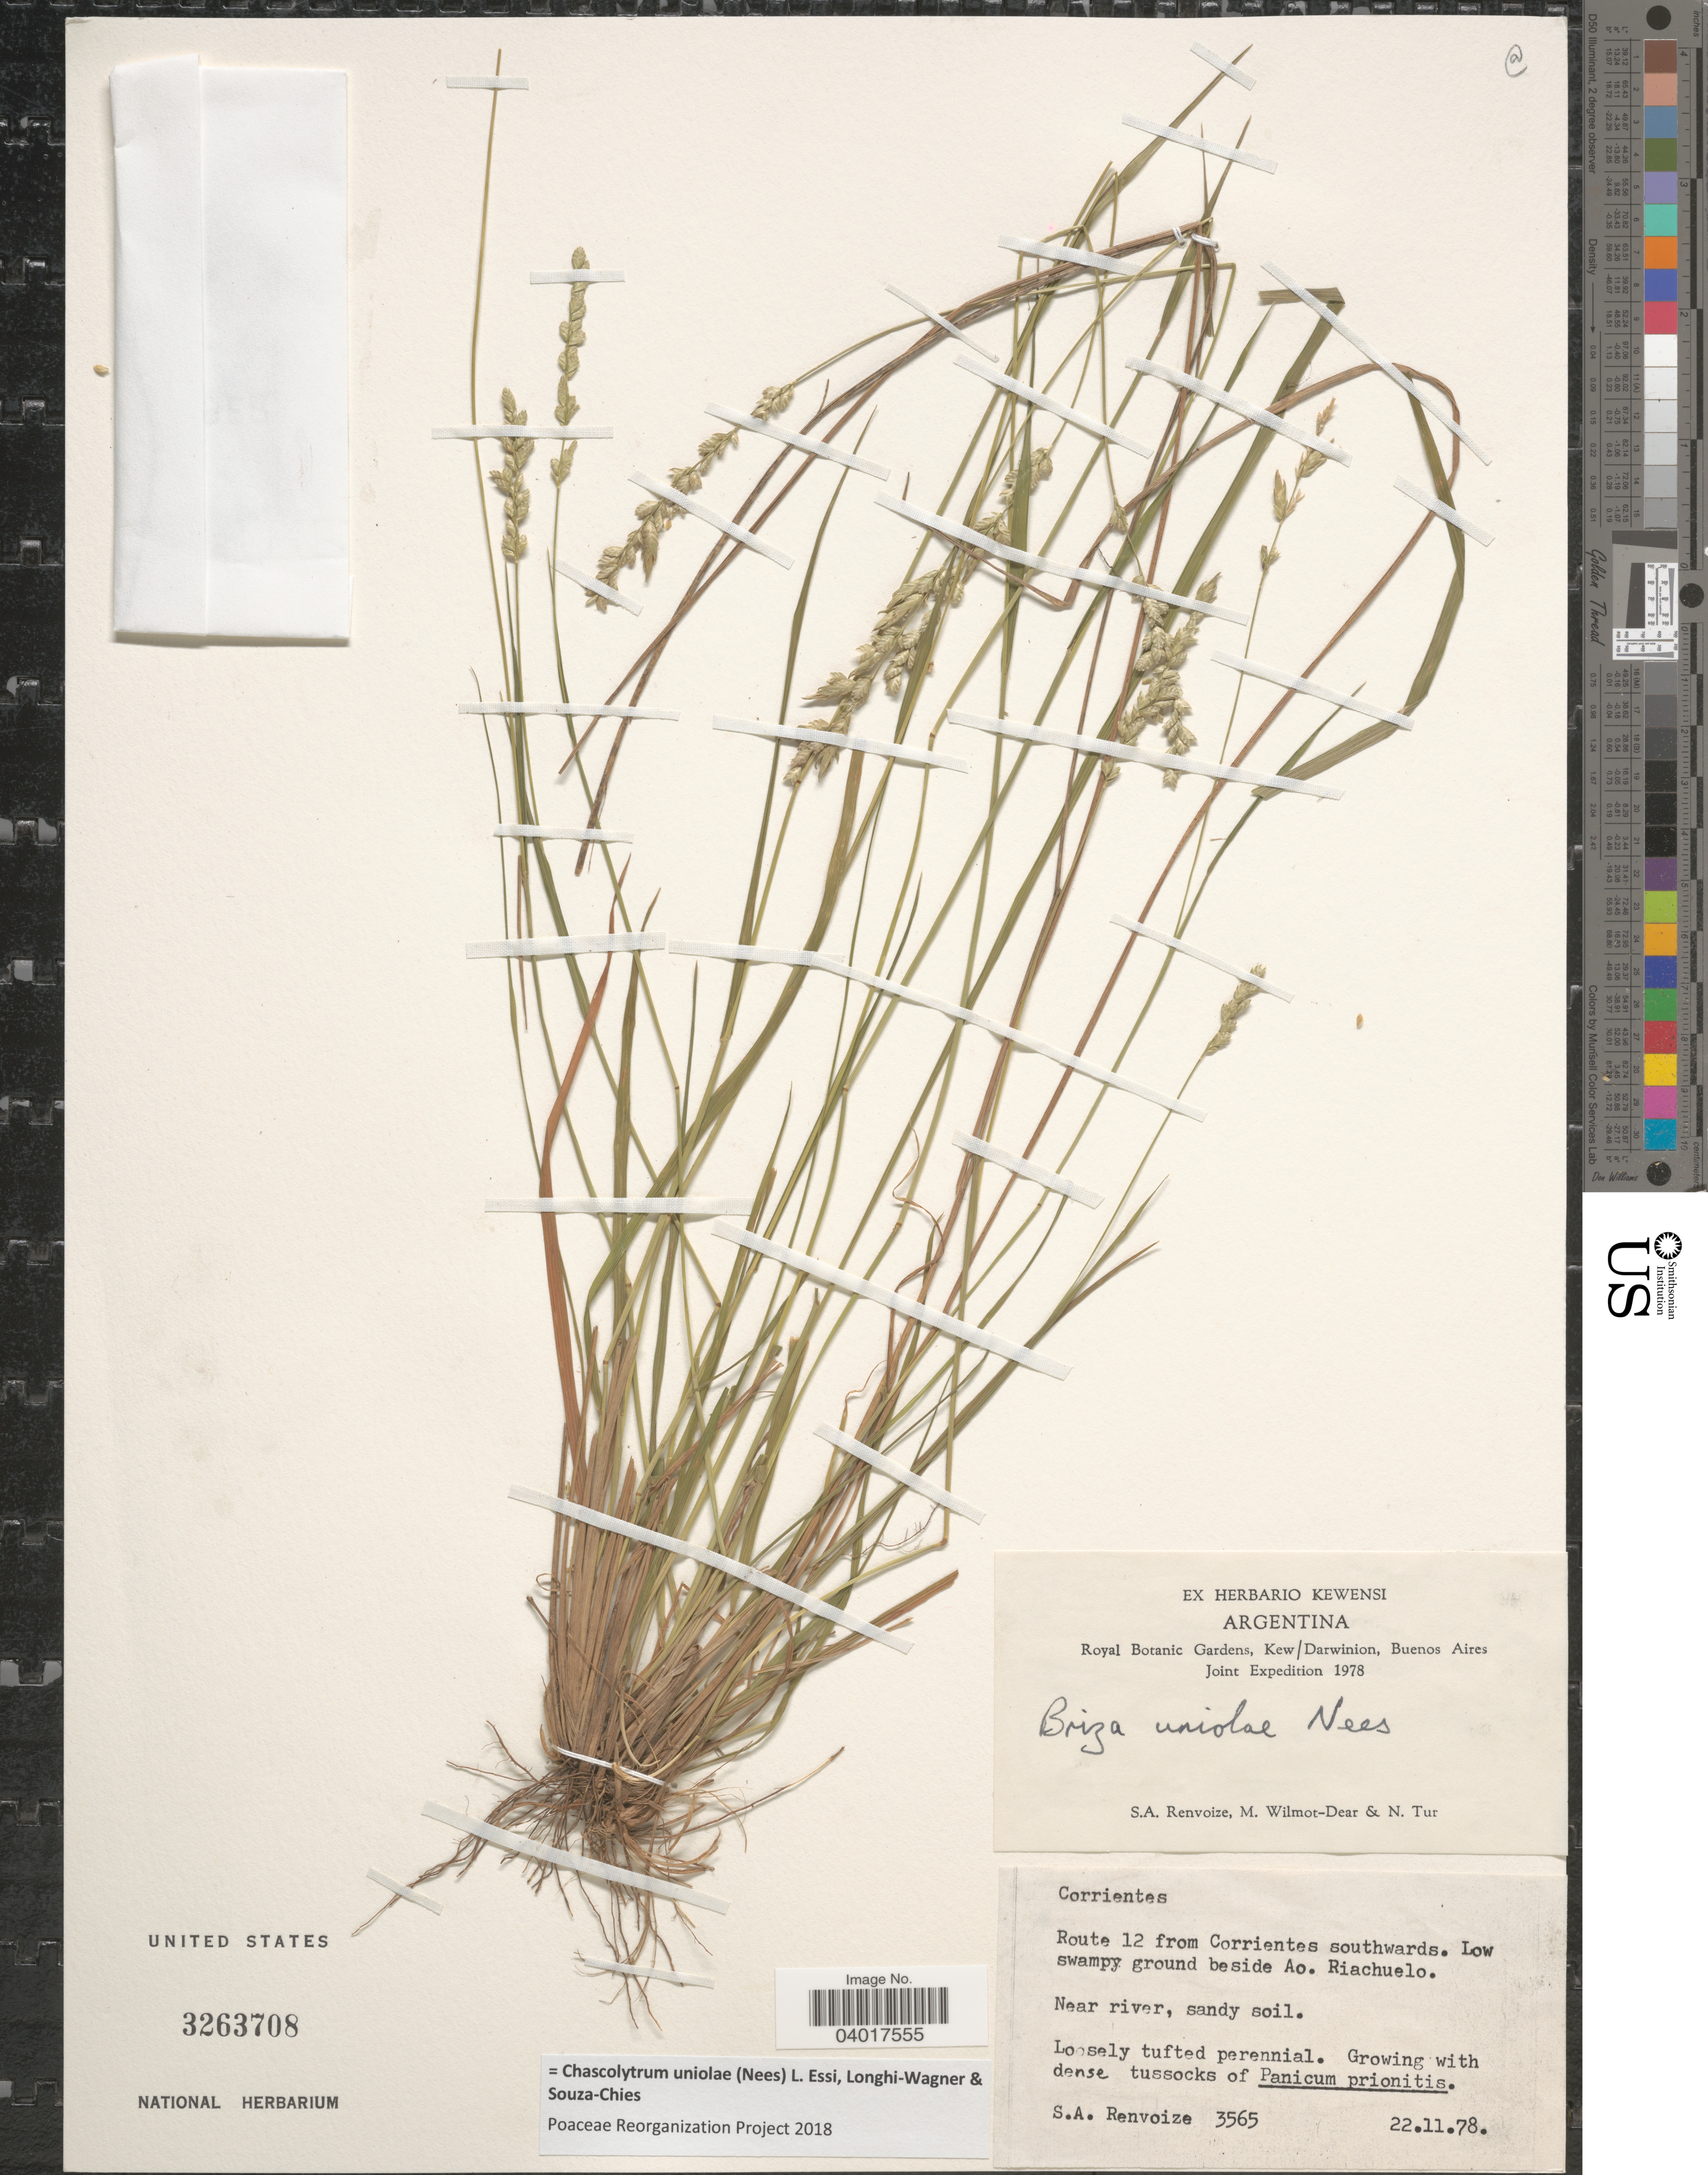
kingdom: Plantae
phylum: Tracheophyta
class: Liliopsida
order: Poales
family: Poaceae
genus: Chascolytrum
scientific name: Chascolytrum uniolae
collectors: S. A. Renvoize, M. Wilmot-Dear & N. Tur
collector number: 3565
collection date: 1978-11-22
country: Argentina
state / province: Corrientes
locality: Route 12 from Corrientes southwards. Low swampy ground beside Ao. Riachuelo.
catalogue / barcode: US 3263708